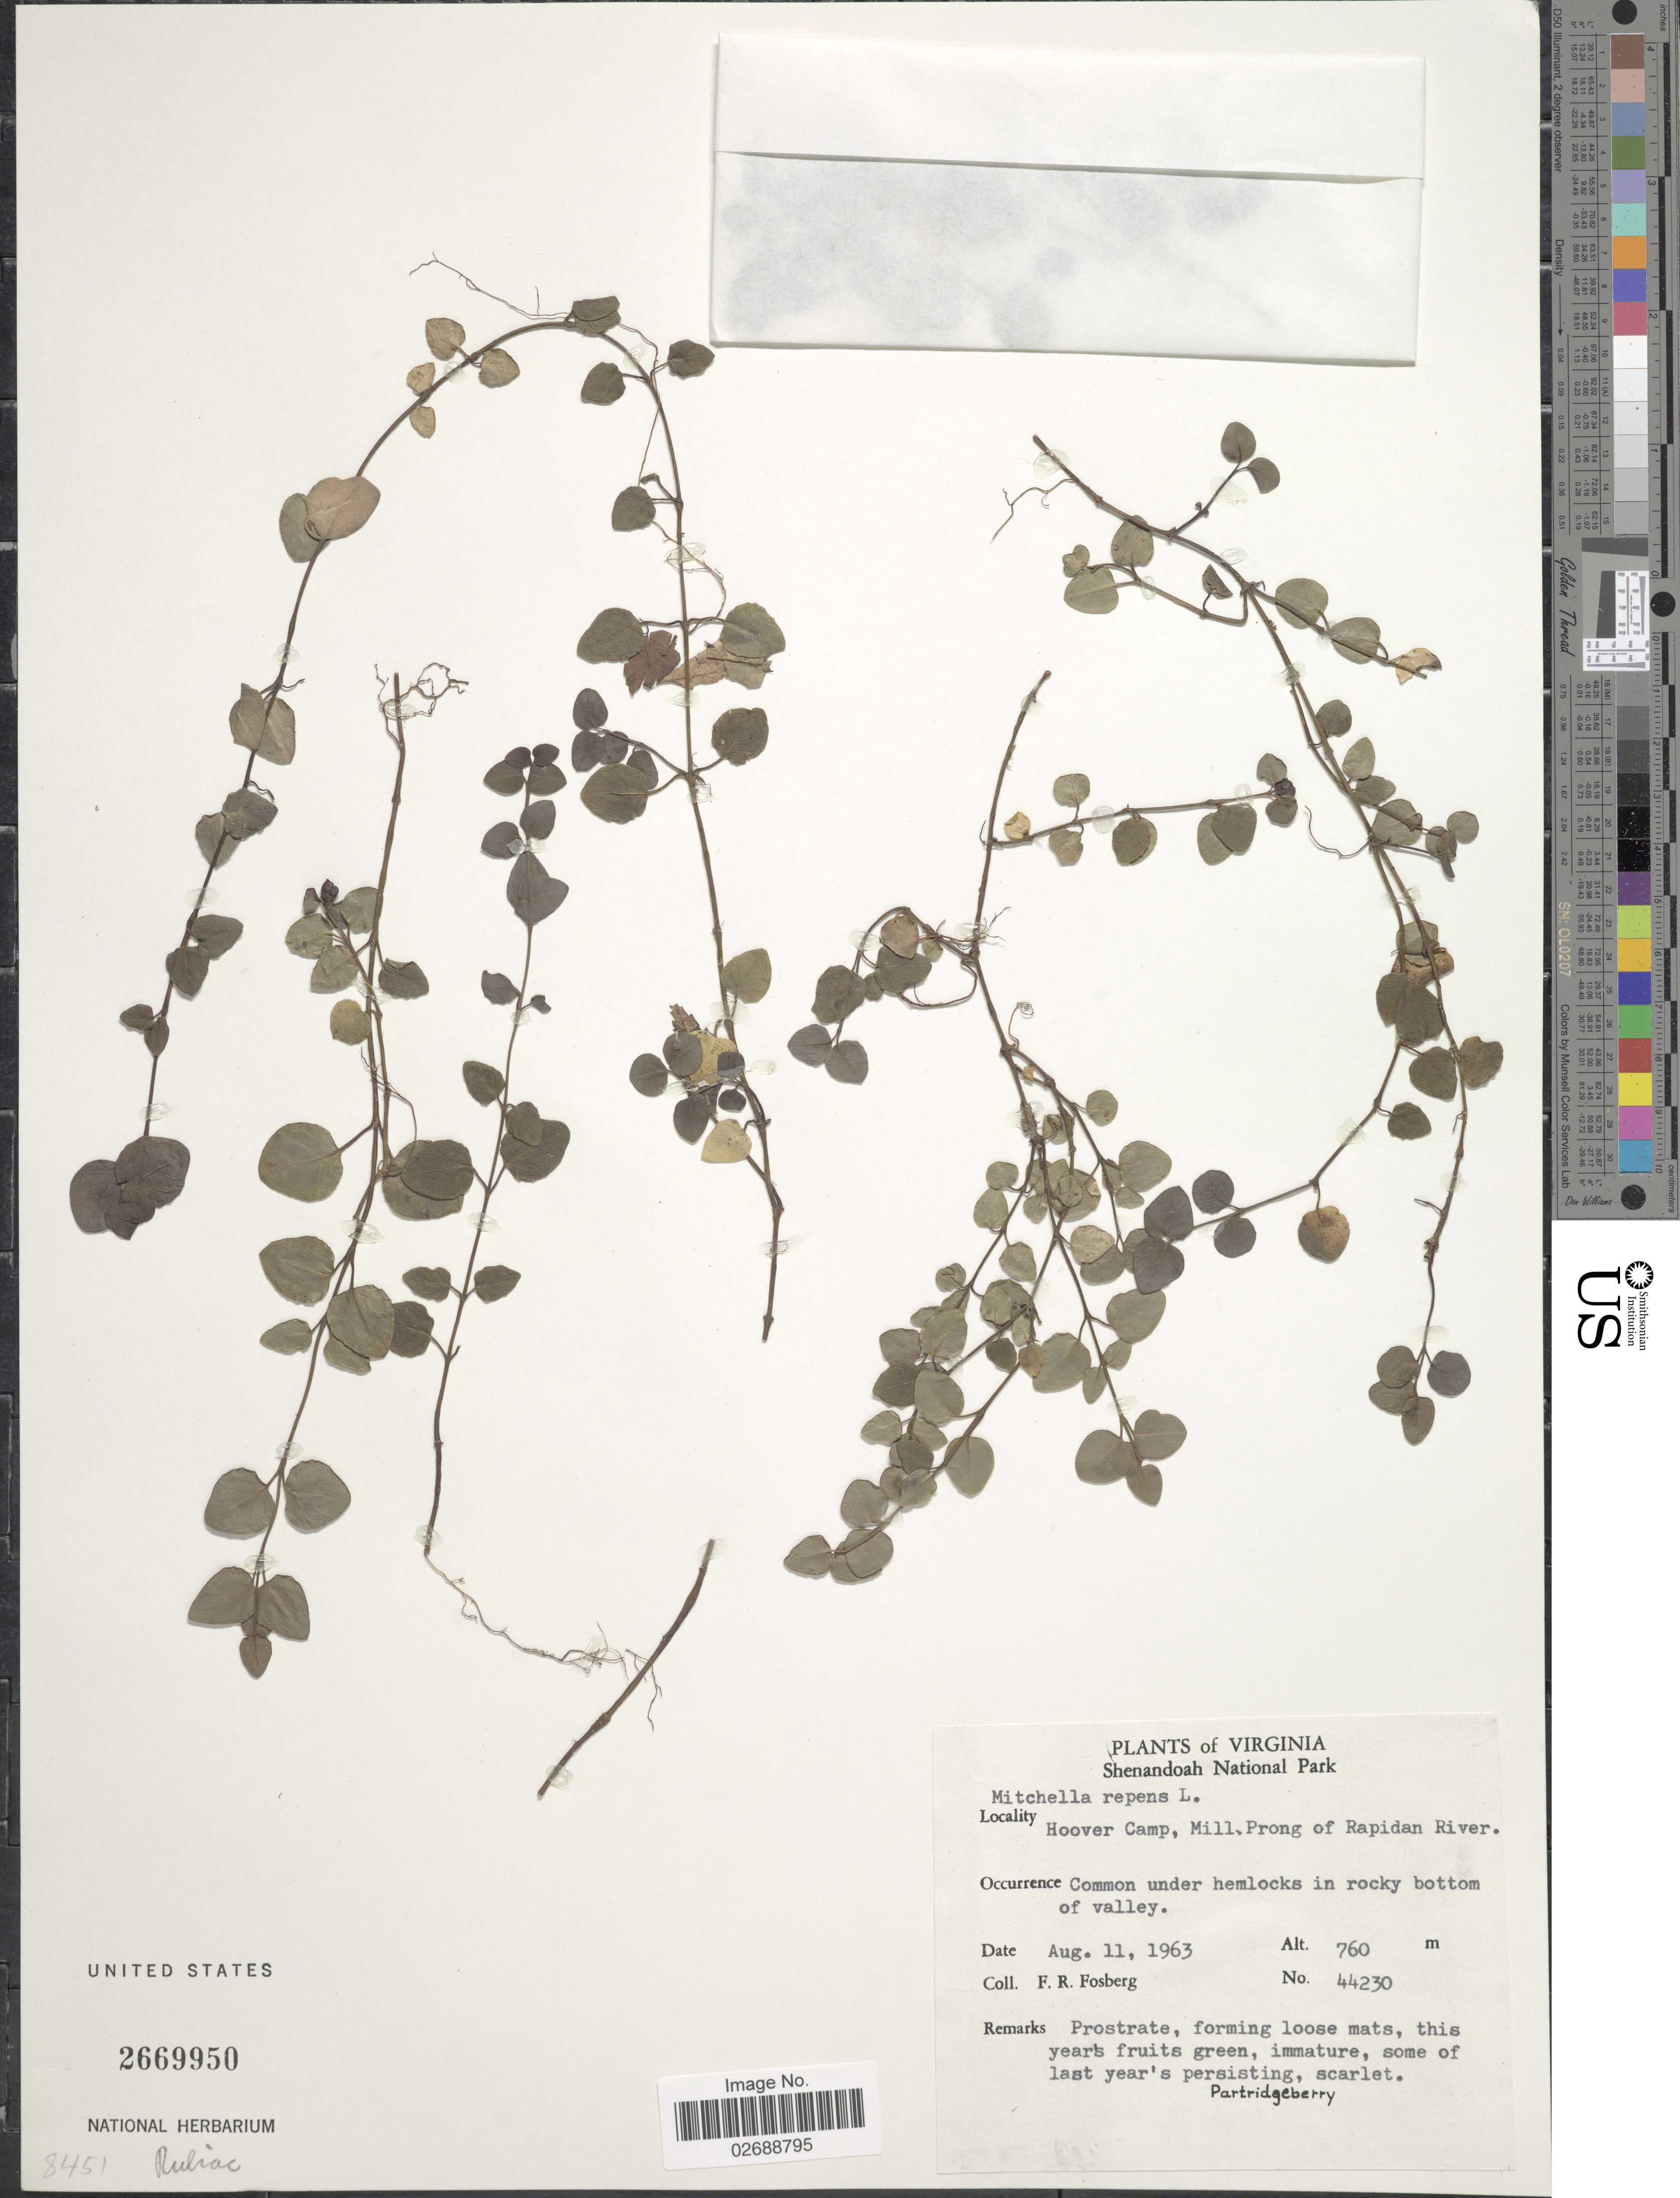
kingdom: Plantae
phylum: Tracheophyta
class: Magnoliopsida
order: Gentianales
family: Rubiaceae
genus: Mitchella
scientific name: Mitchella repens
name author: L.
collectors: F. R. Fosberg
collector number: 44230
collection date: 1963-08-11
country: United States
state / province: Virginia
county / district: Madison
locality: Shenandoah National Park. Hoover Camp, Mill Prong of Rapidan River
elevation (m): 760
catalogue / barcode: US 2669950